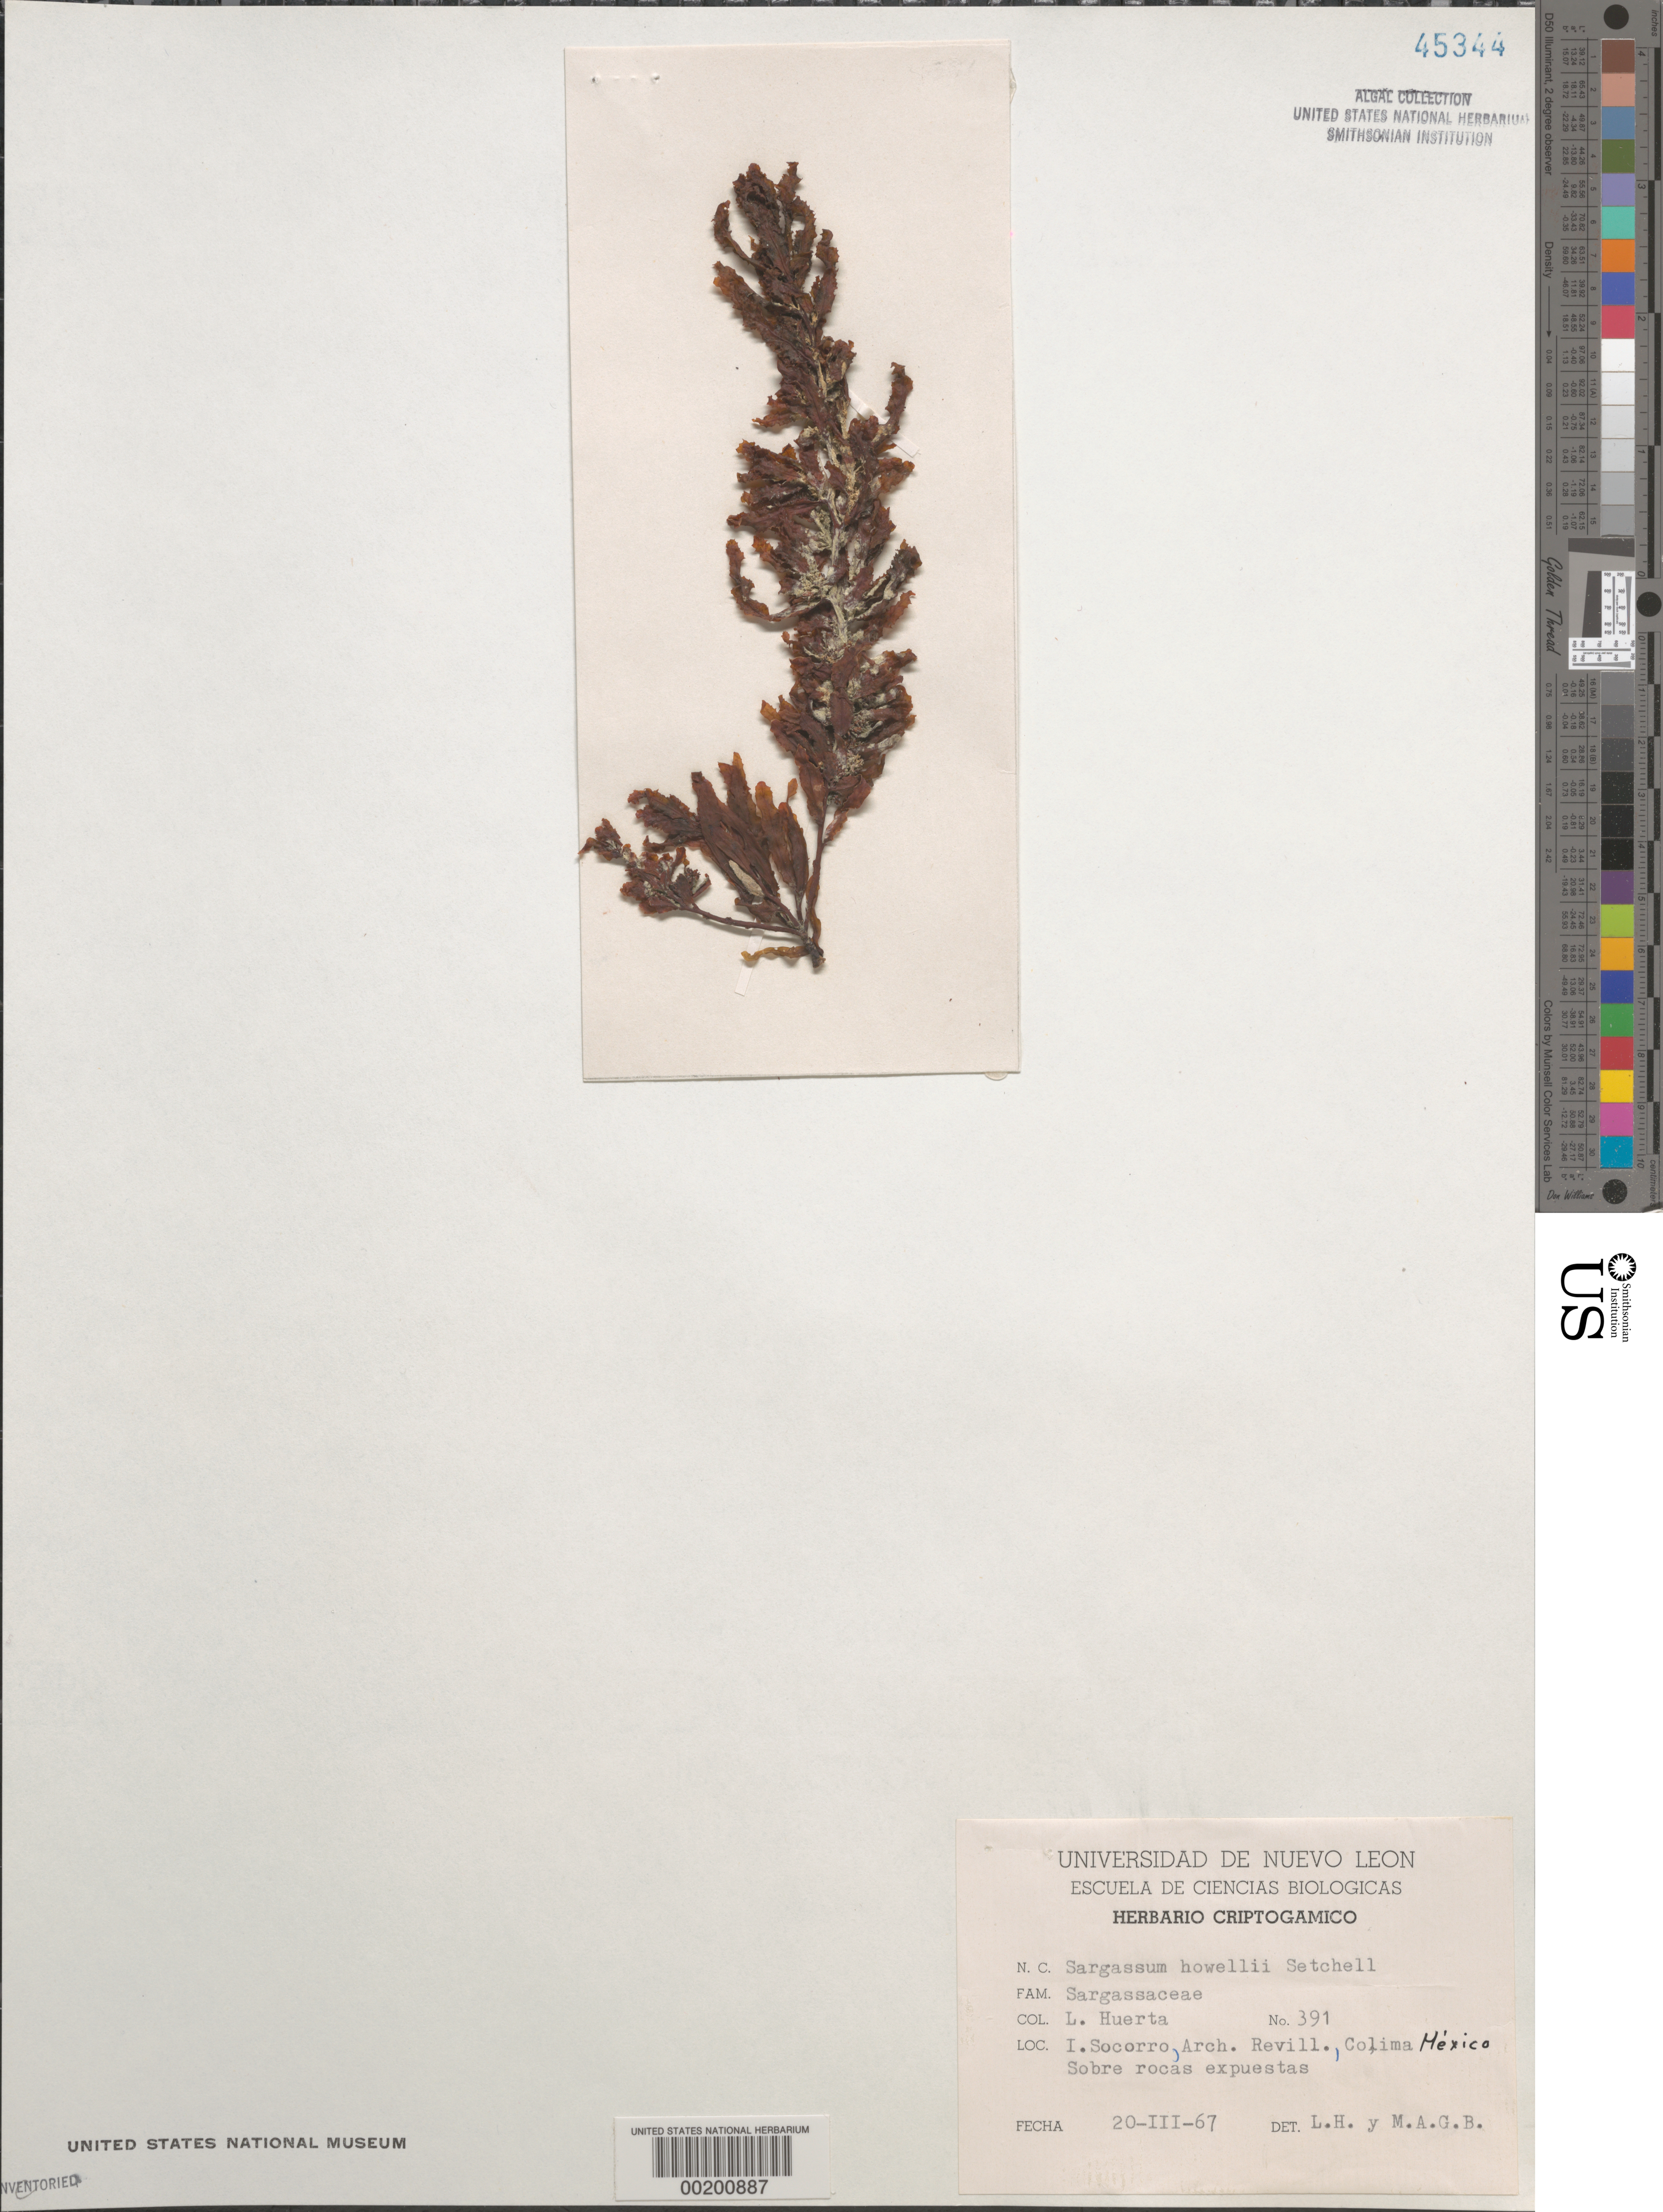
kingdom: Chromista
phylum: Ochrophyta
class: Phaeophyceae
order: Fucales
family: Sargassaceae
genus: Sargassum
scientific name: Sargassum howellii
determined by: Huerta M., L.; Garza Barrientos, M. A.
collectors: L. Huerta M.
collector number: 391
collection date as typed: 20 Mar 1967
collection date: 1967-03-20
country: Mexico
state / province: Colima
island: Isla Socorro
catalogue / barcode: US 45344